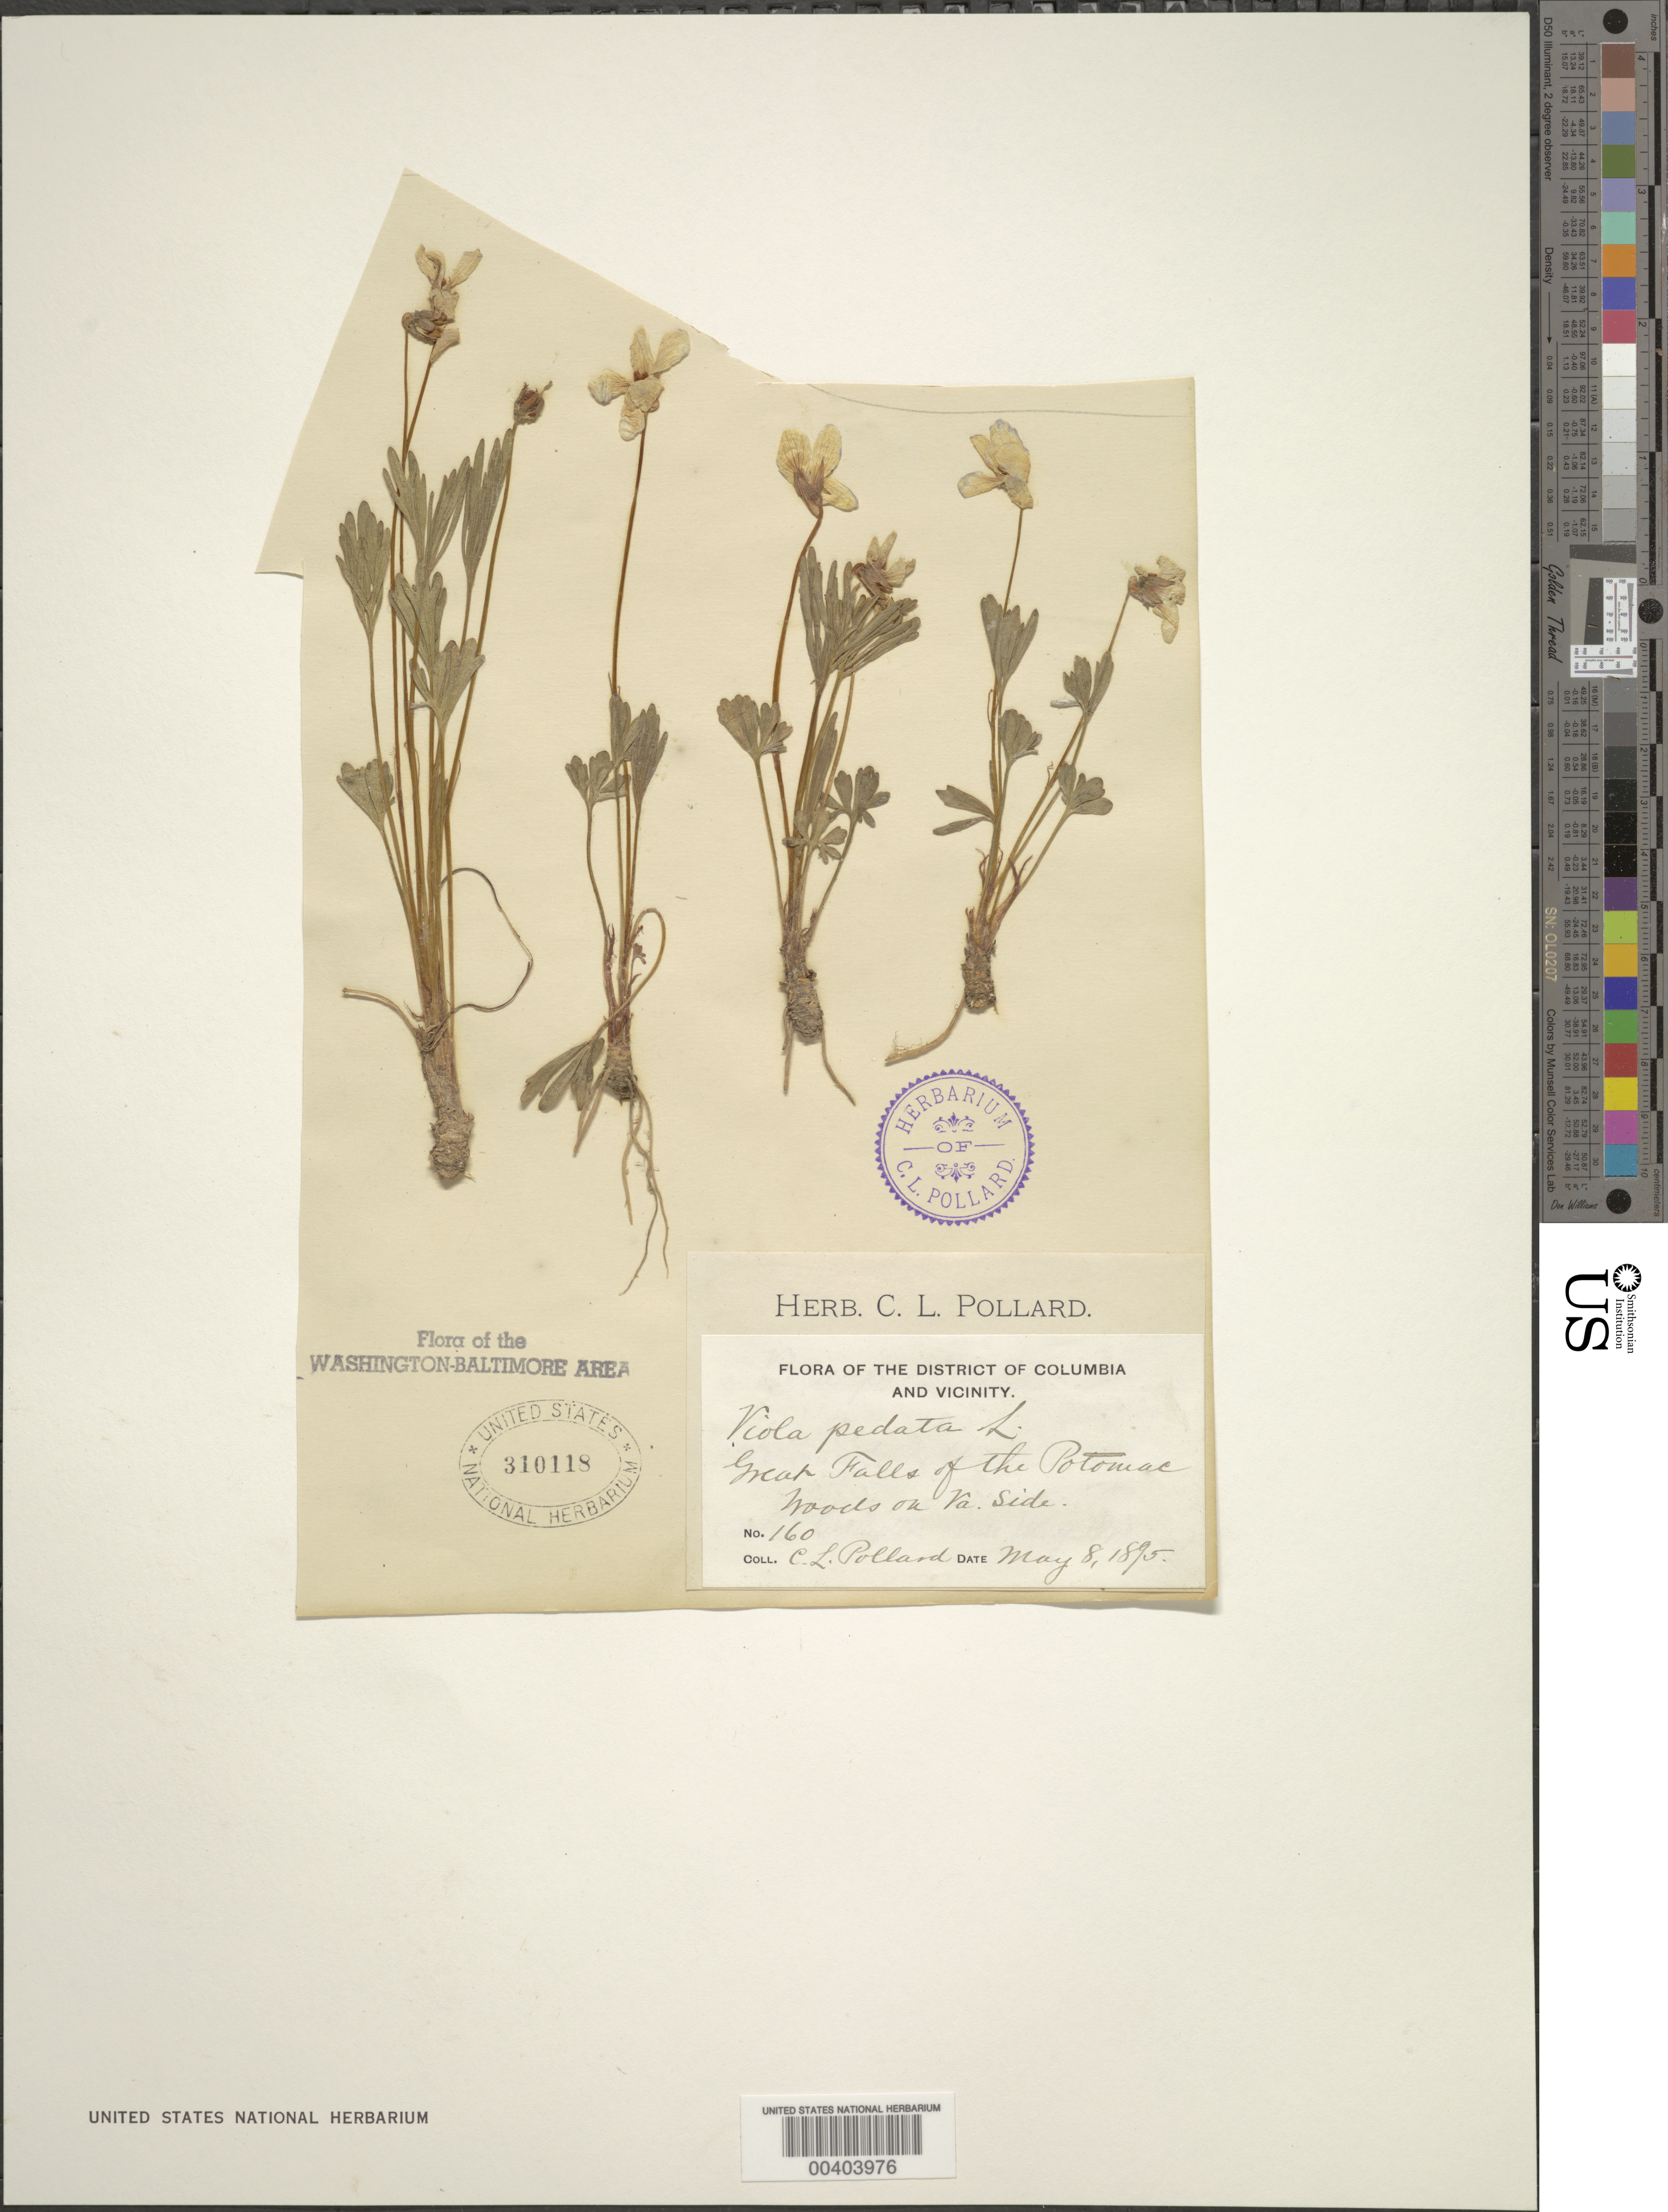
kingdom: Plantae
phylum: Tracheophyta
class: Magnoliopsida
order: Malpighiales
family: Violaceae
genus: Viola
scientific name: Viola pedata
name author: L.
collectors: C. L. Pollard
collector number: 160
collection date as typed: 08 May 1895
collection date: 1895-05-08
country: United States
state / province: Virginia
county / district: Fairfax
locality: Great Falls C. and O. Canal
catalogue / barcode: US 310118